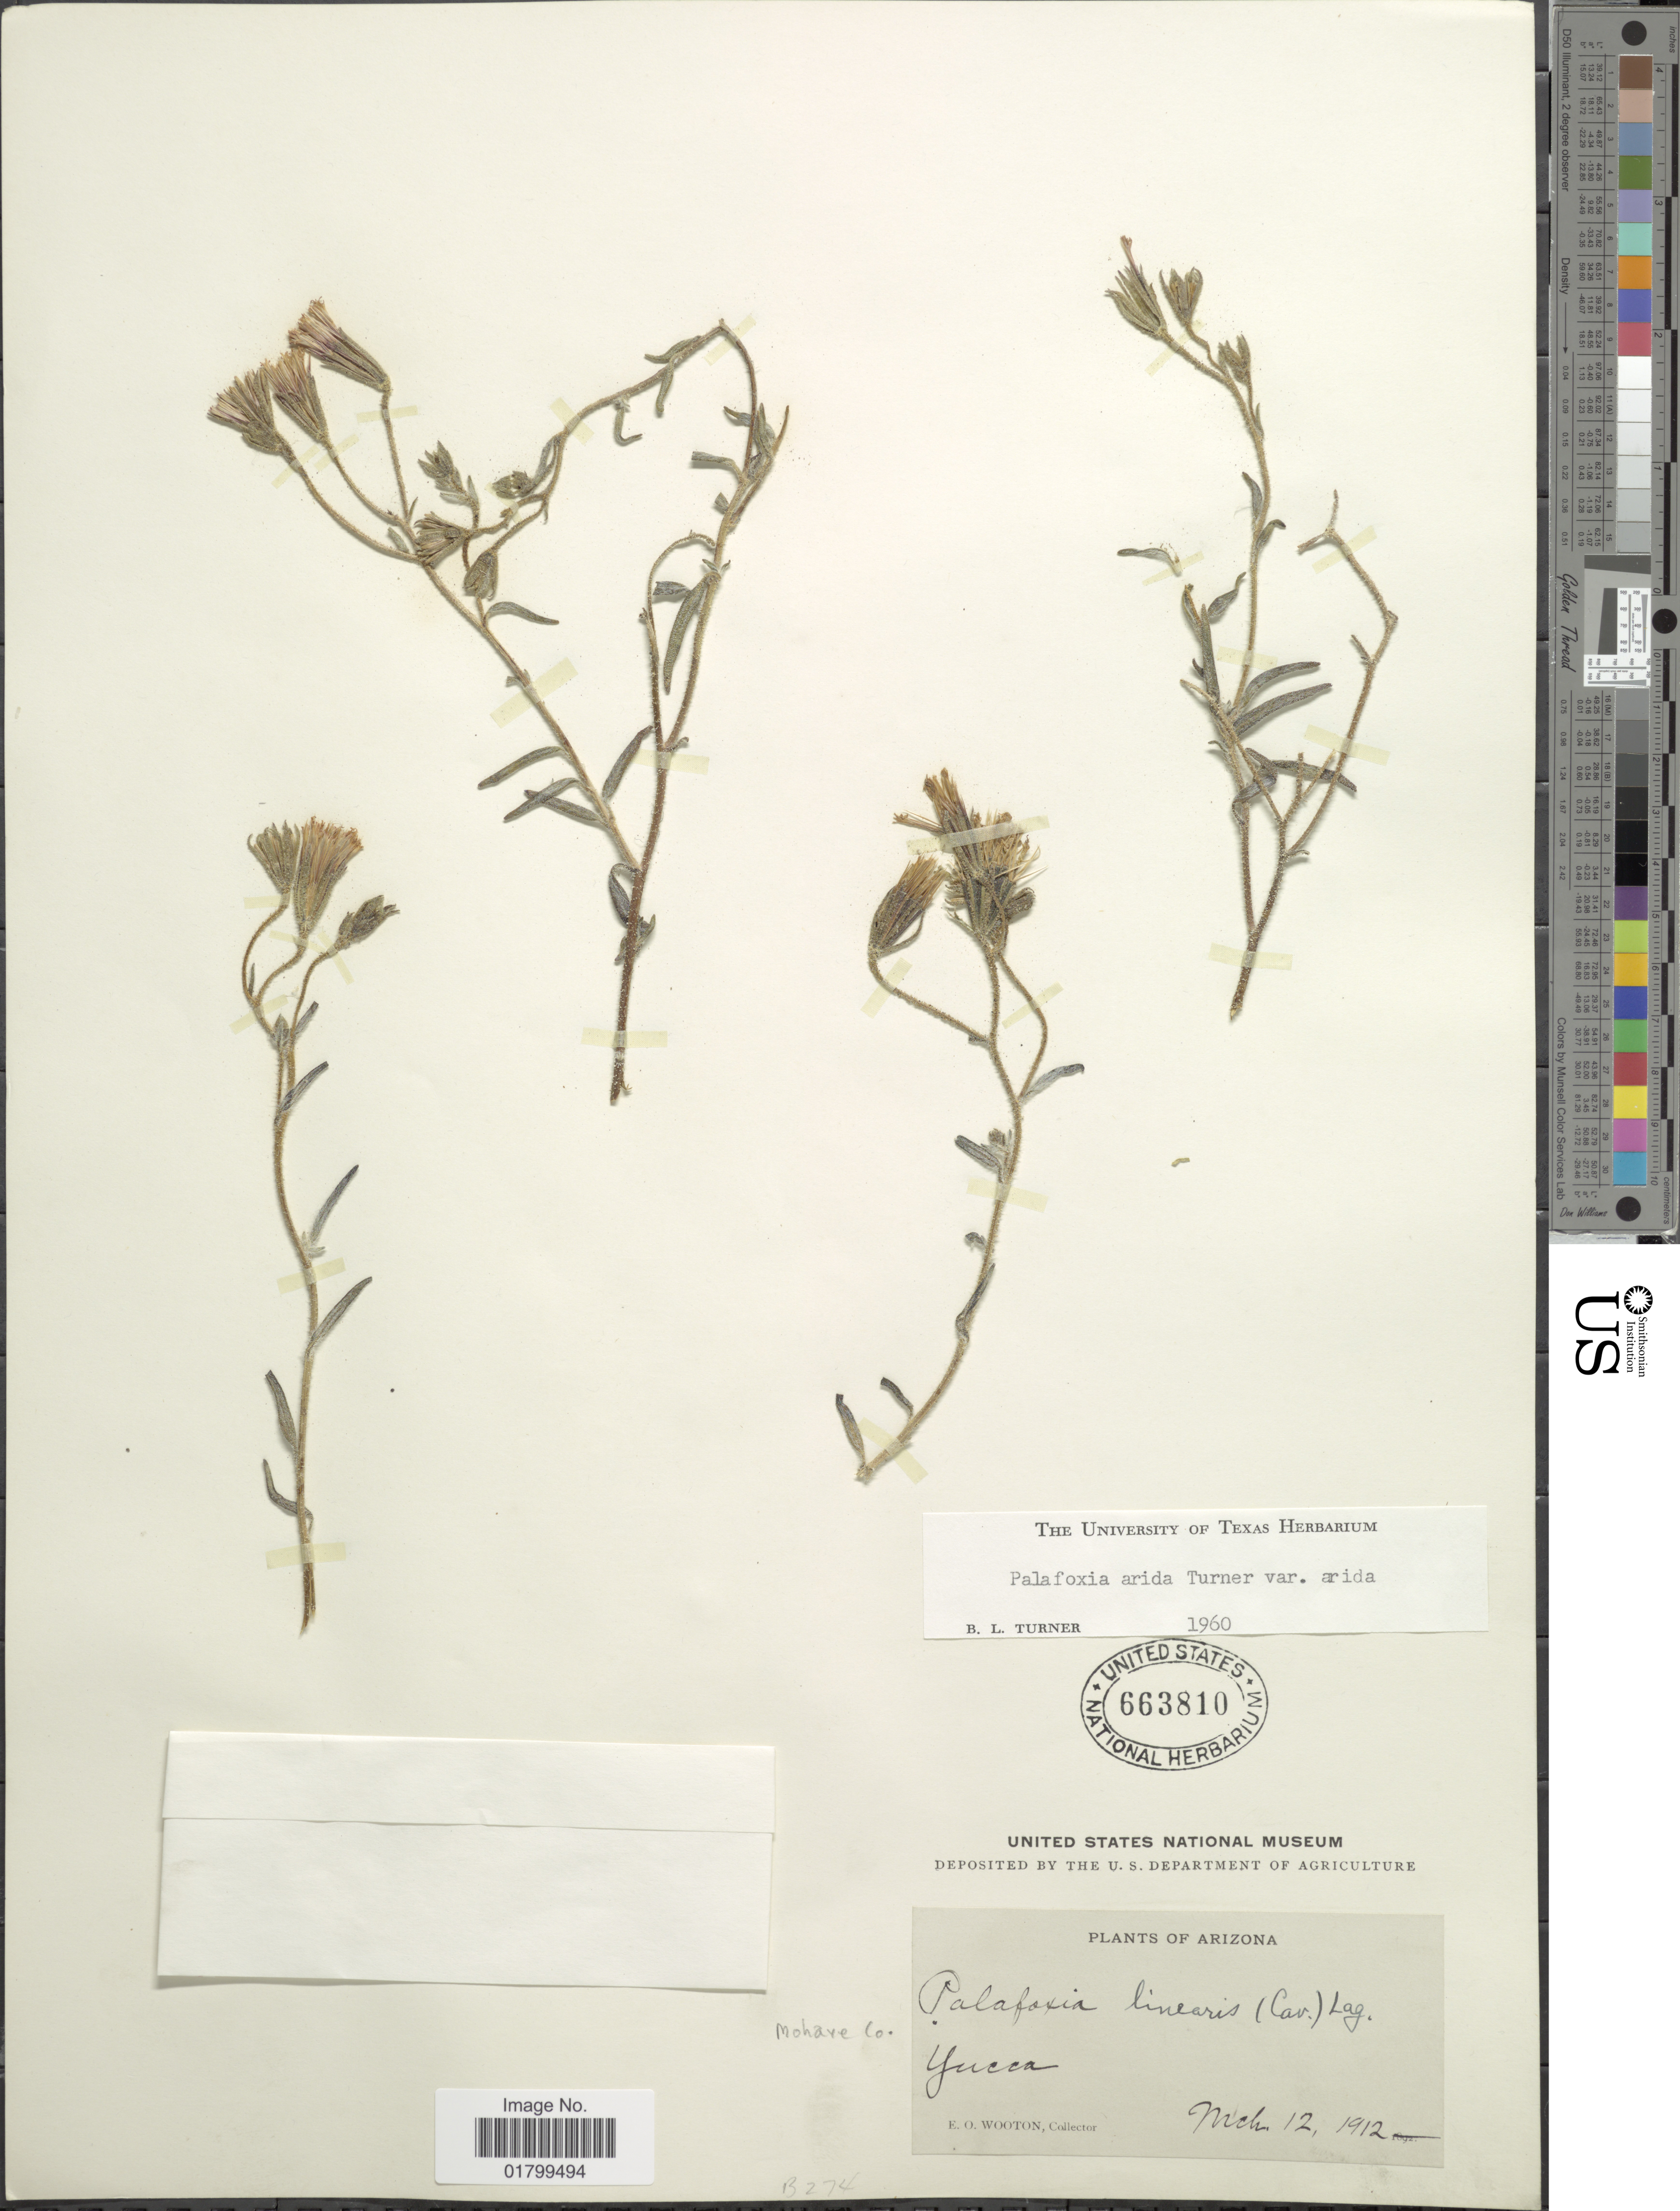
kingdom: Plantae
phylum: Tracheophyta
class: Magnoliopsida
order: Asterales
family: Asteraceae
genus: Palafoxia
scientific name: Palafoxia arida var. arida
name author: B.L. Turner & M.I. Morris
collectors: E. O. Wooton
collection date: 1912-03-12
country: United States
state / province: Arizona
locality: Yucca, Mohave Co.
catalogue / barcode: US 663810